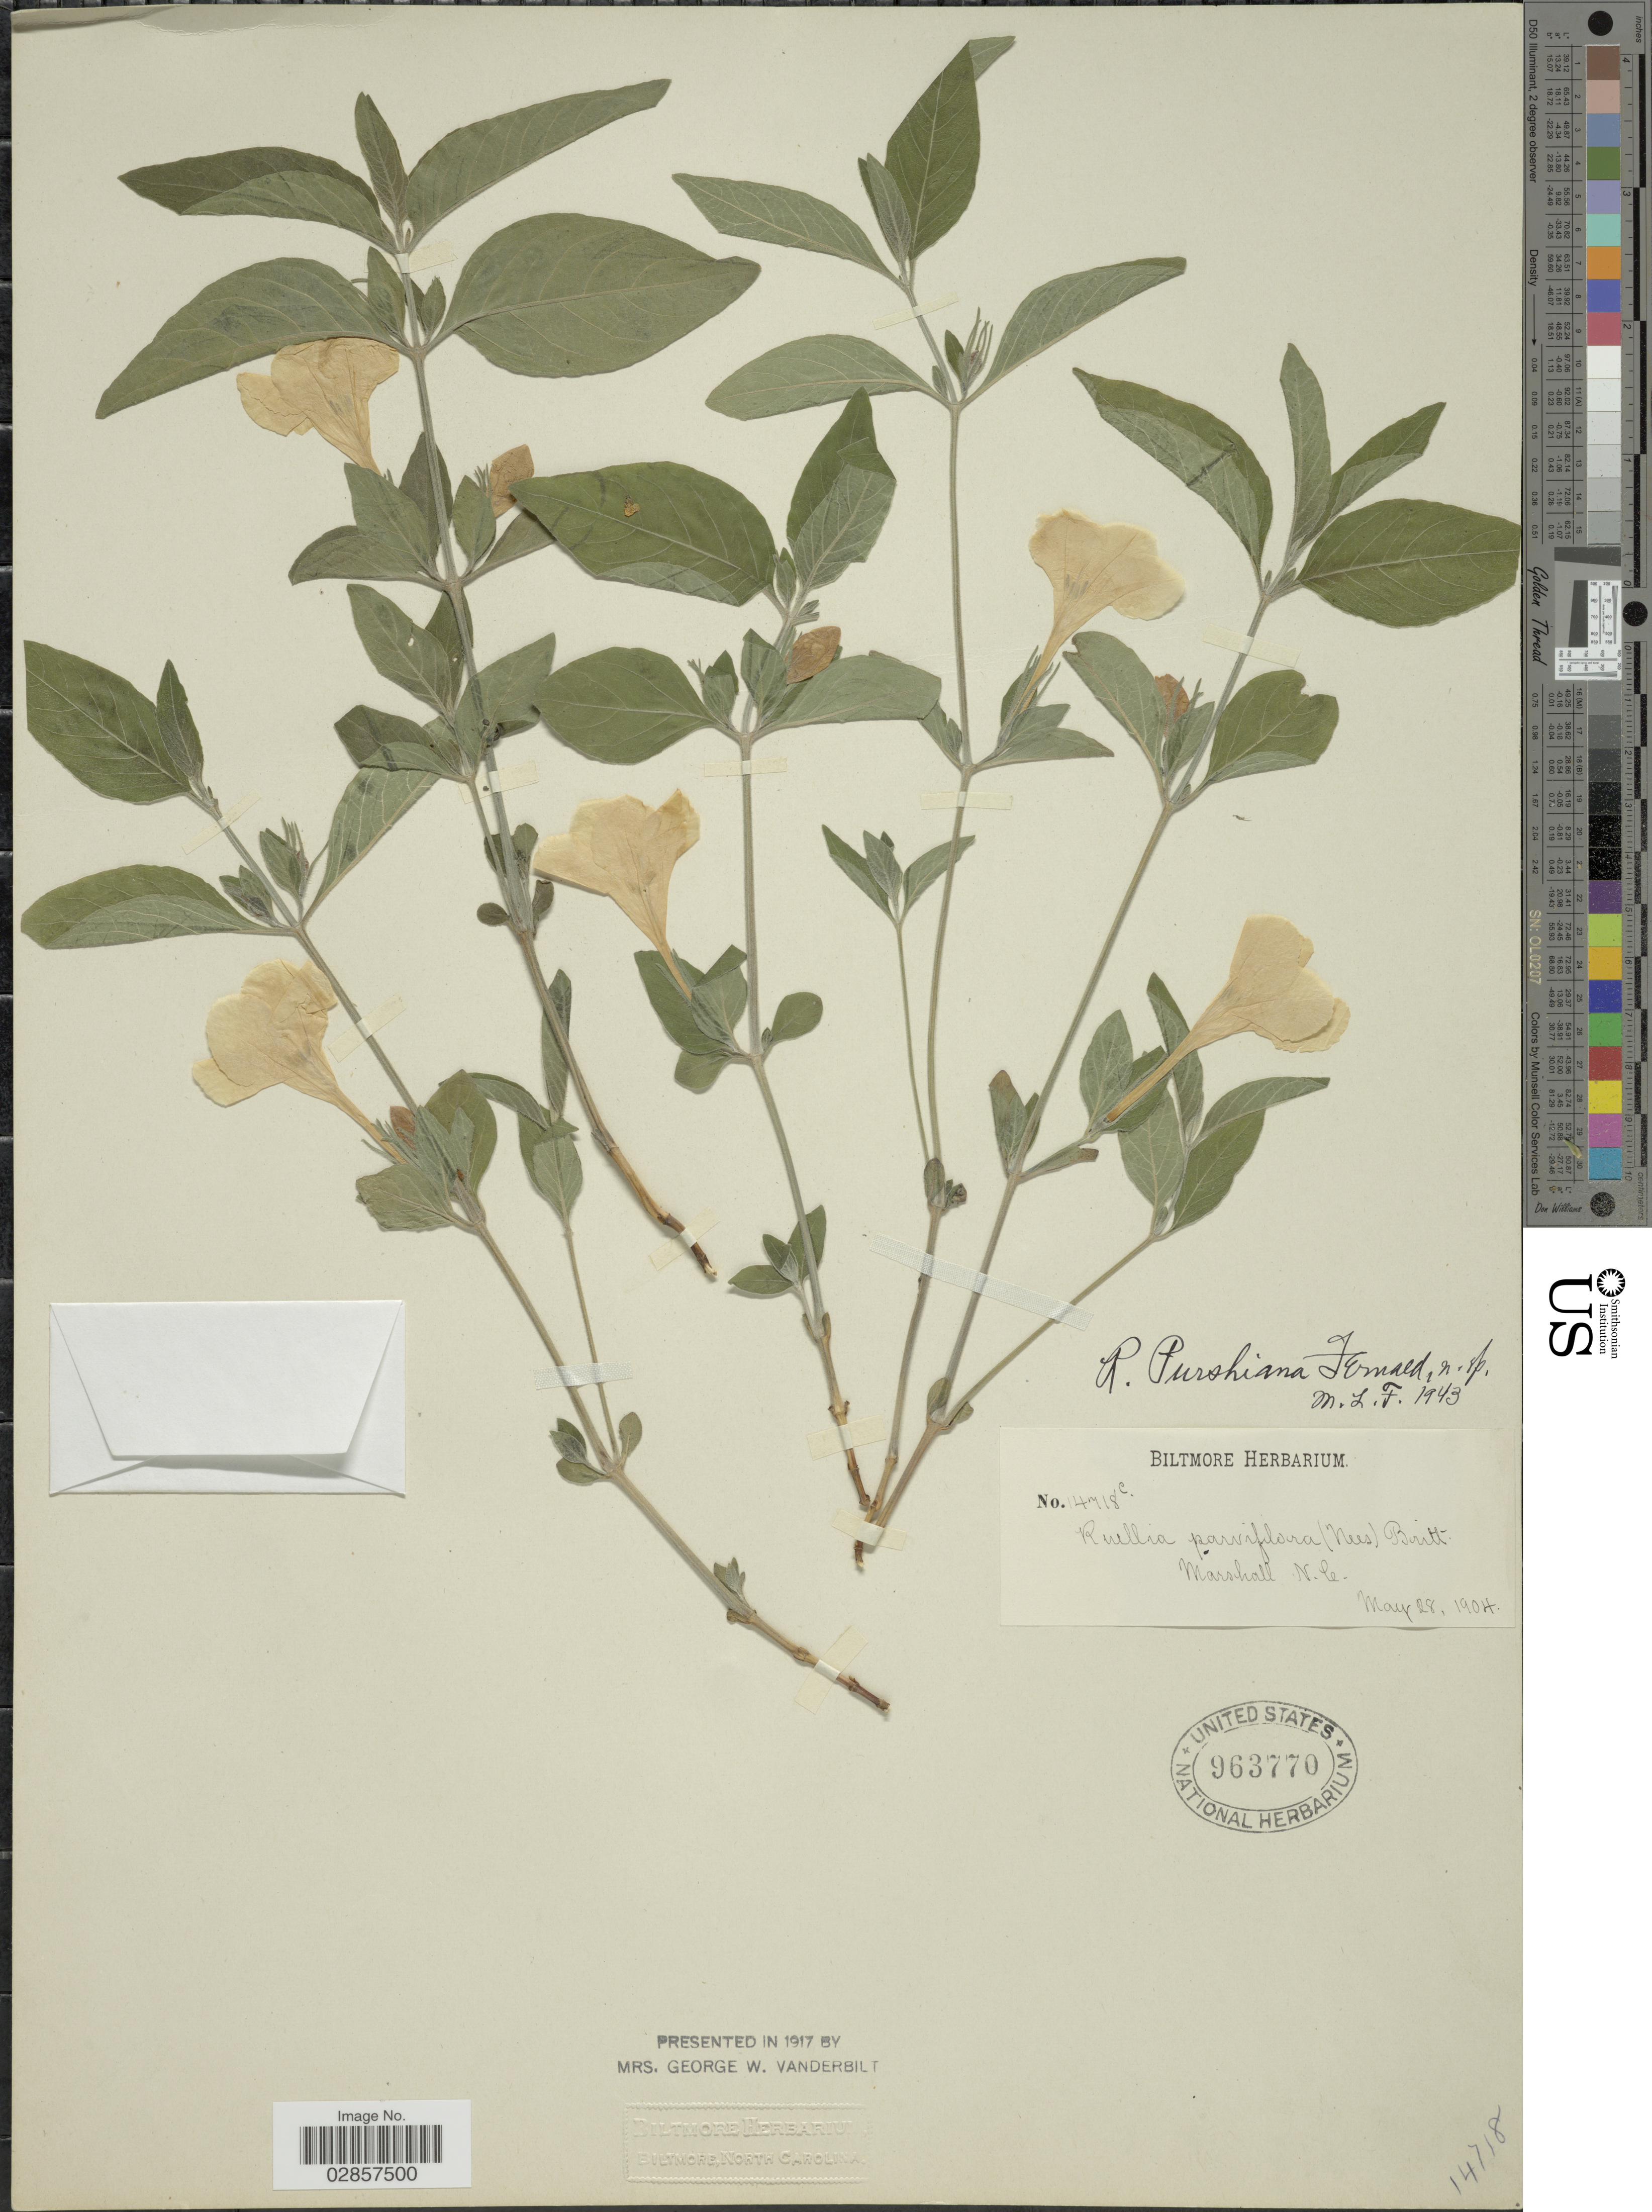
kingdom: Plantae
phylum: Tracheophyta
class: Magnoliopsida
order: Lamiales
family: Acanthaceae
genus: Ruellia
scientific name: Ruellia purshiana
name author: Fernald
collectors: ex herb. Biltmore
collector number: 14718c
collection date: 1904-05-28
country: United States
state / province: North Carolina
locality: Marshall, N.C.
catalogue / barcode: US 963770